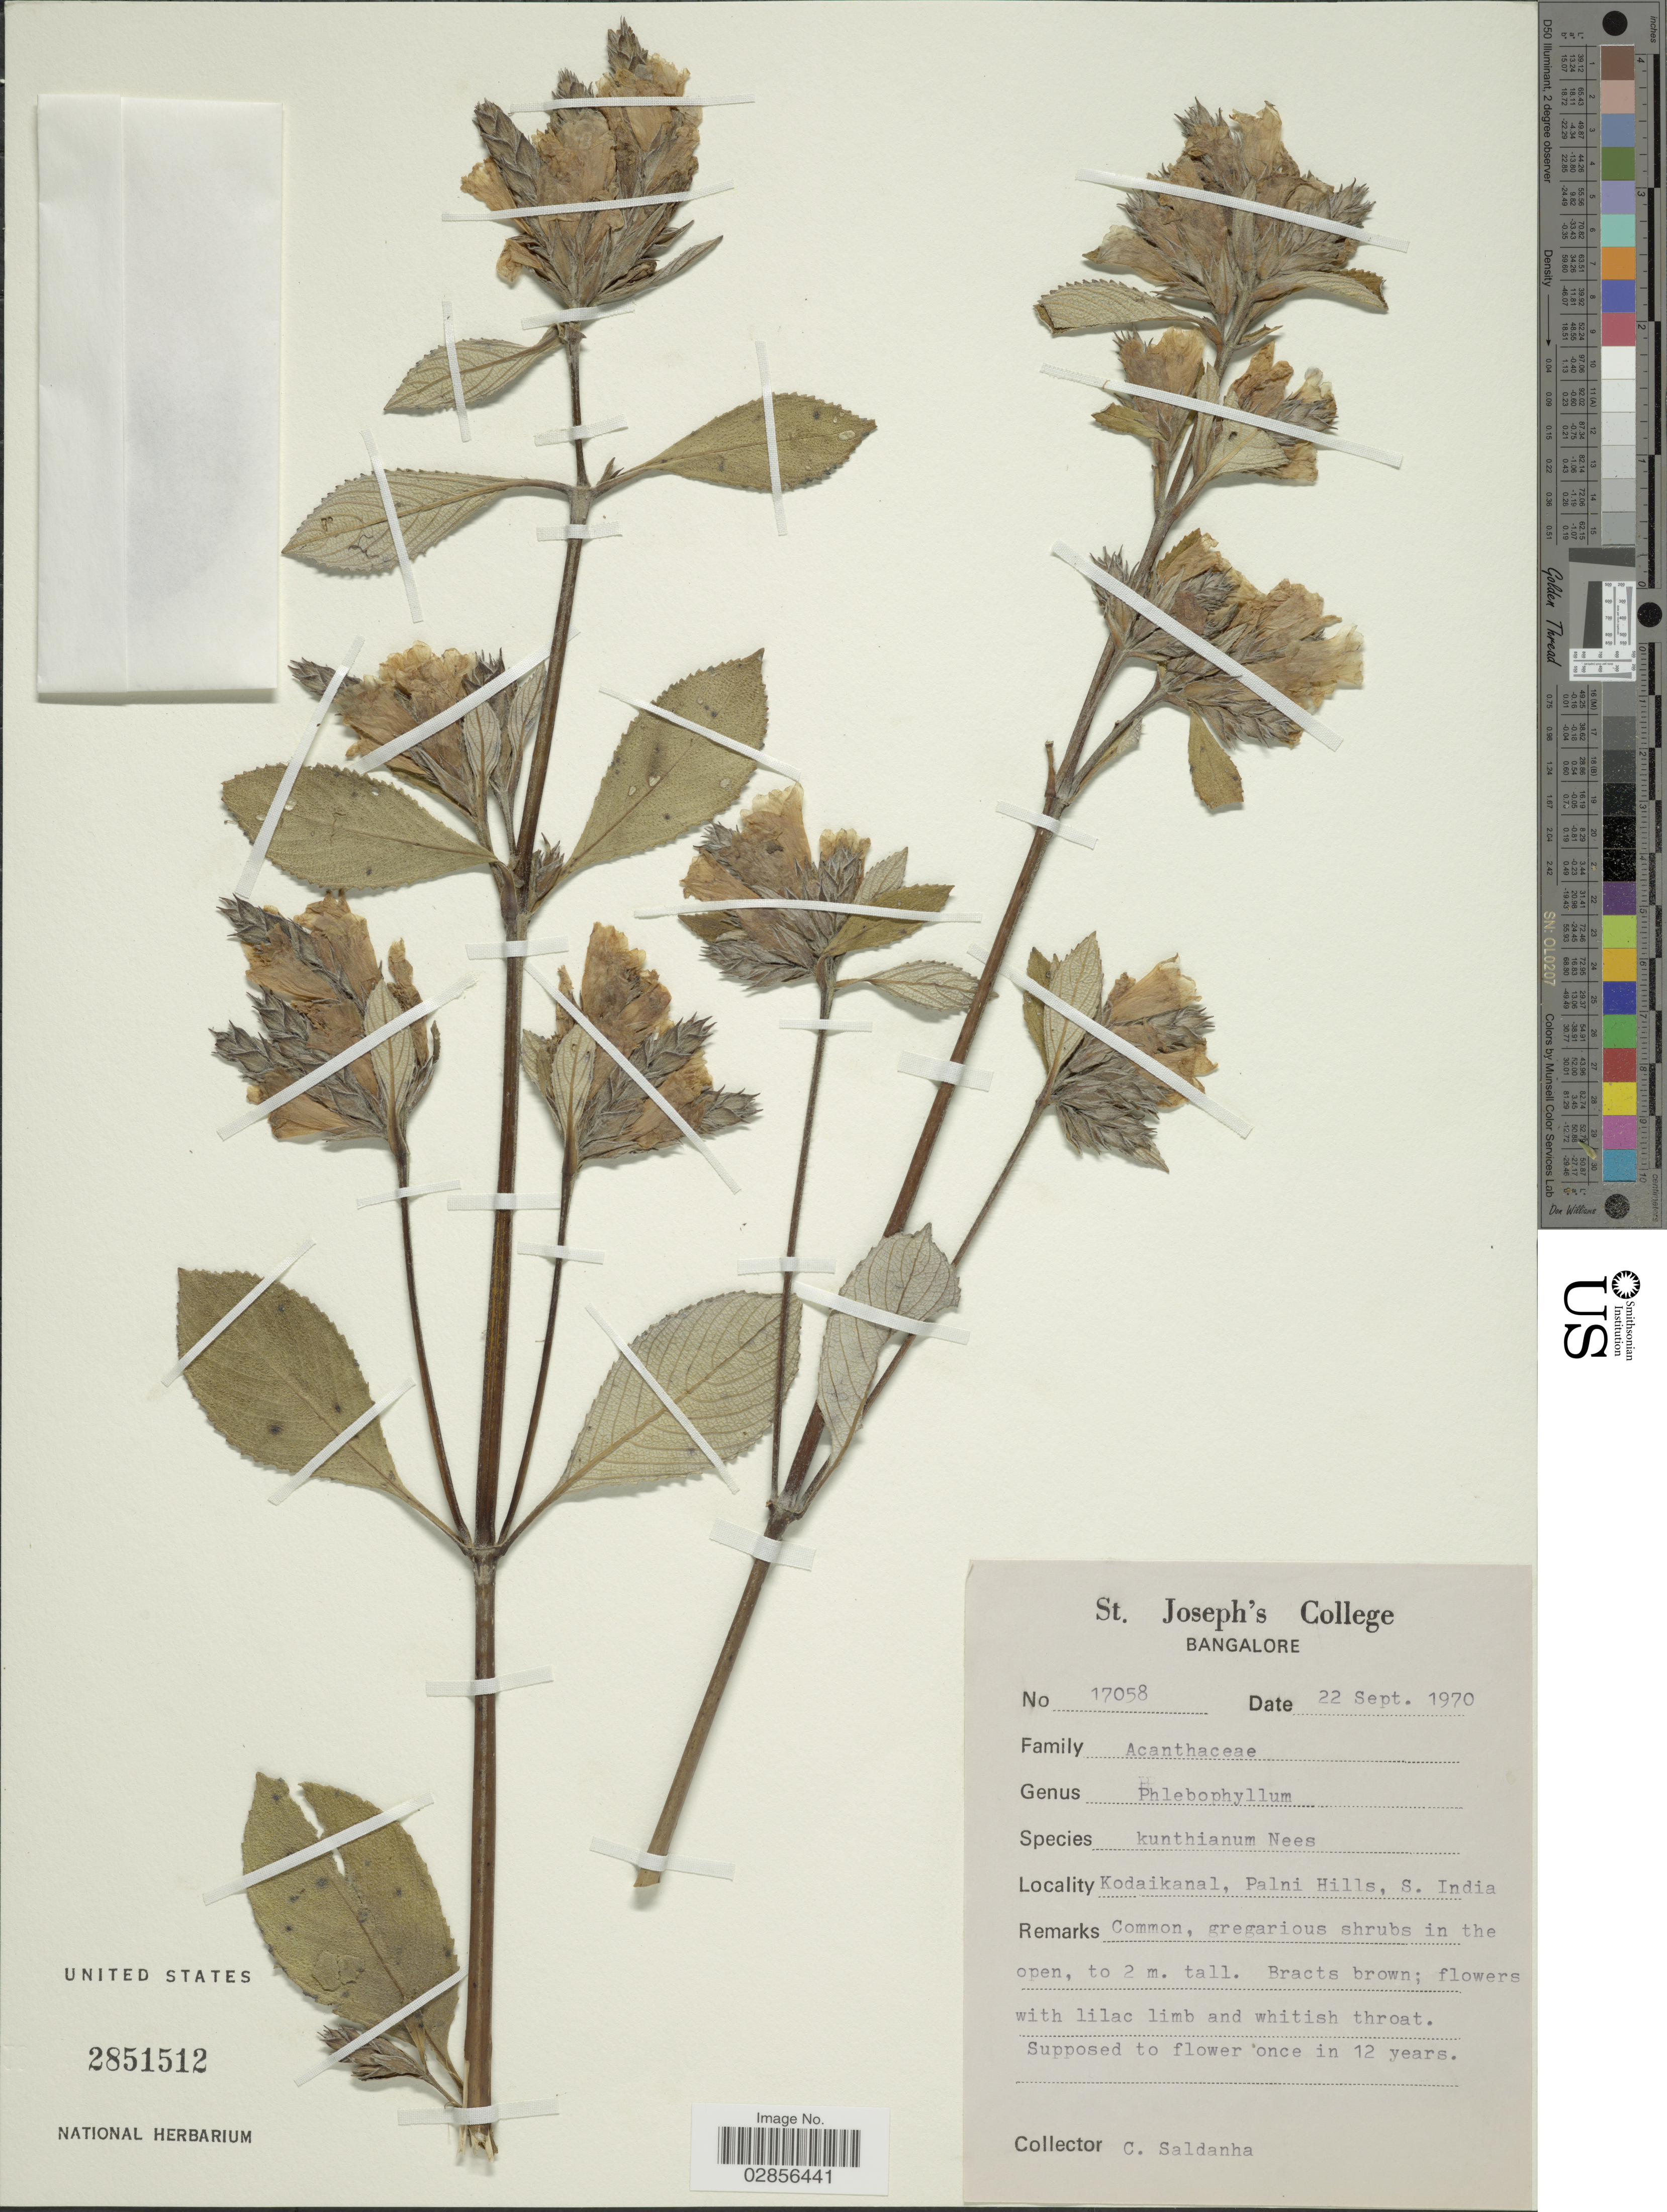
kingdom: Plantae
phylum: Tracheophyta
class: Magnoliopsida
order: Lamiales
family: Acanthaceae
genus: Strobilanthes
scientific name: Strobilanthes kunthianus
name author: T. Anderson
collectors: C. Saldanha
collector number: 17058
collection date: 1970-09-22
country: India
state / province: Tamil Nadu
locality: Kodaikanal, Palni Hills, S. India.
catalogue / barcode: US 2851512